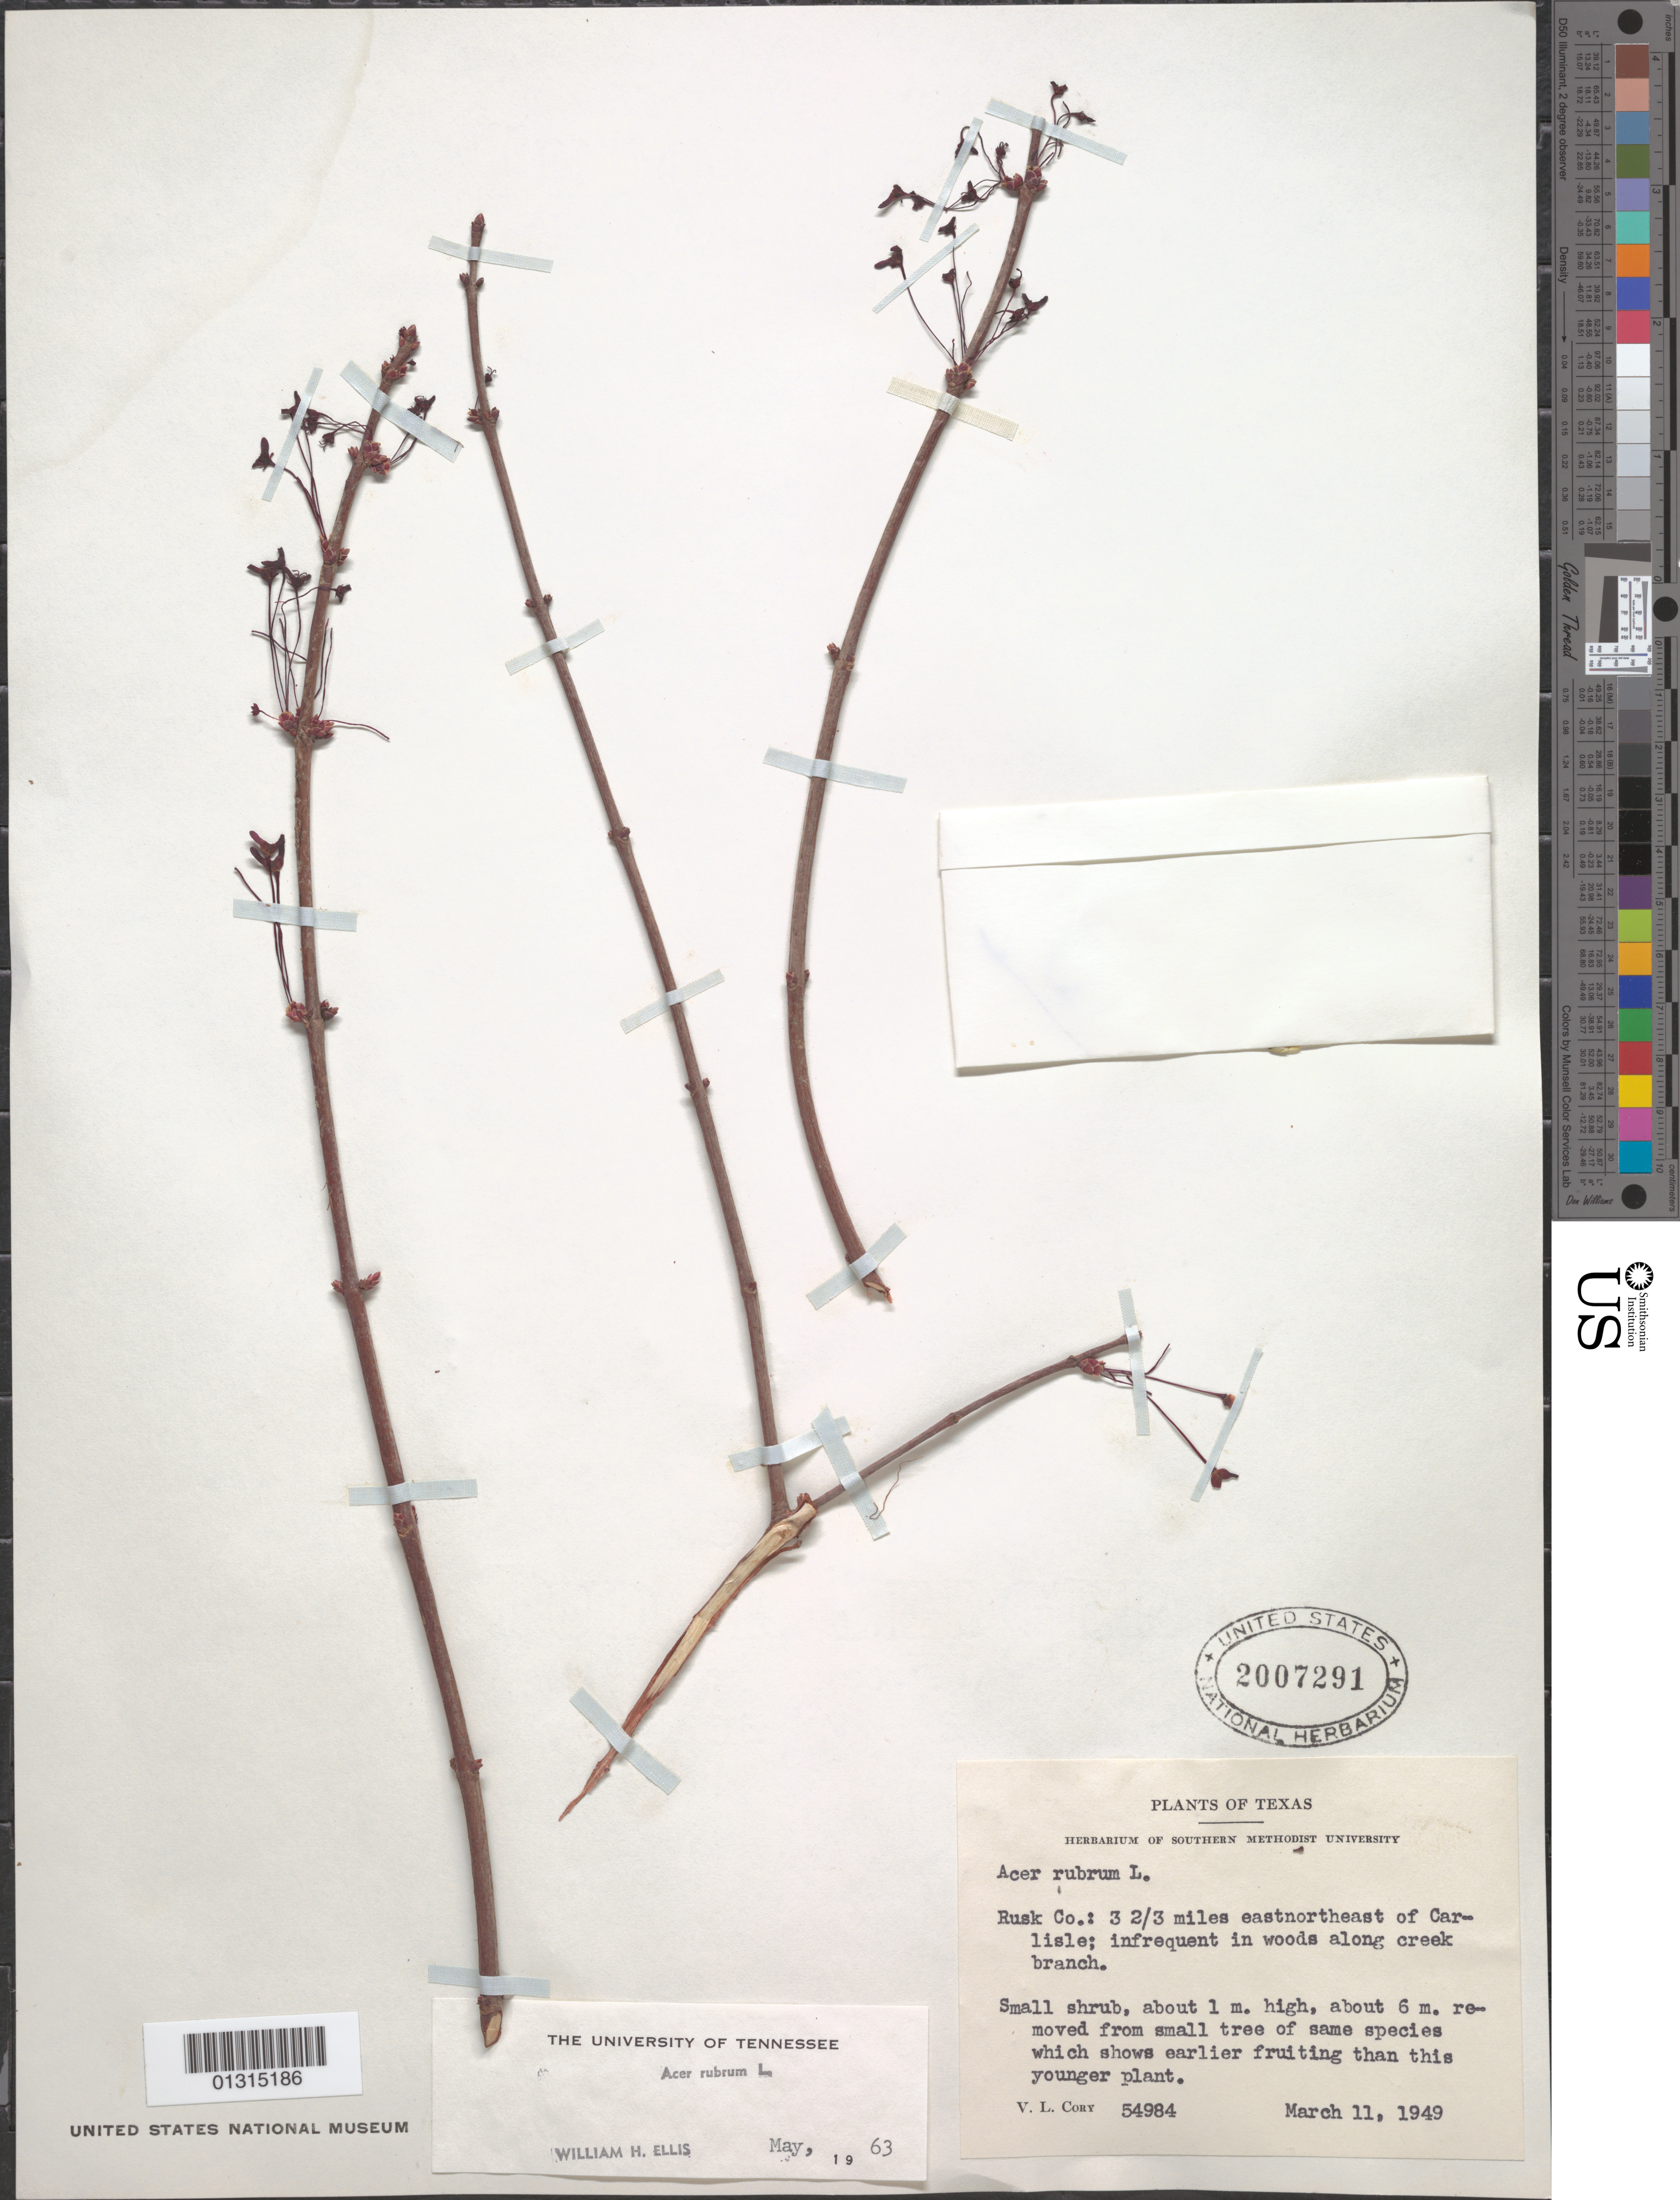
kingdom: Plantae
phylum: Tracheophyta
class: Magnoliopsida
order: Sapindales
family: Sapindaceae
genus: Acer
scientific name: Acer rubrum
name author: L.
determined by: Ellis, W. H.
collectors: V. Cory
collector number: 54984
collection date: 1949-03-11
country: United States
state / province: Texas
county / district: Rusk County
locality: Rusk County, 2-2/3 miles ENE of Carlisle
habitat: Infrequent in woods along creek branch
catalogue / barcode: US 2007291